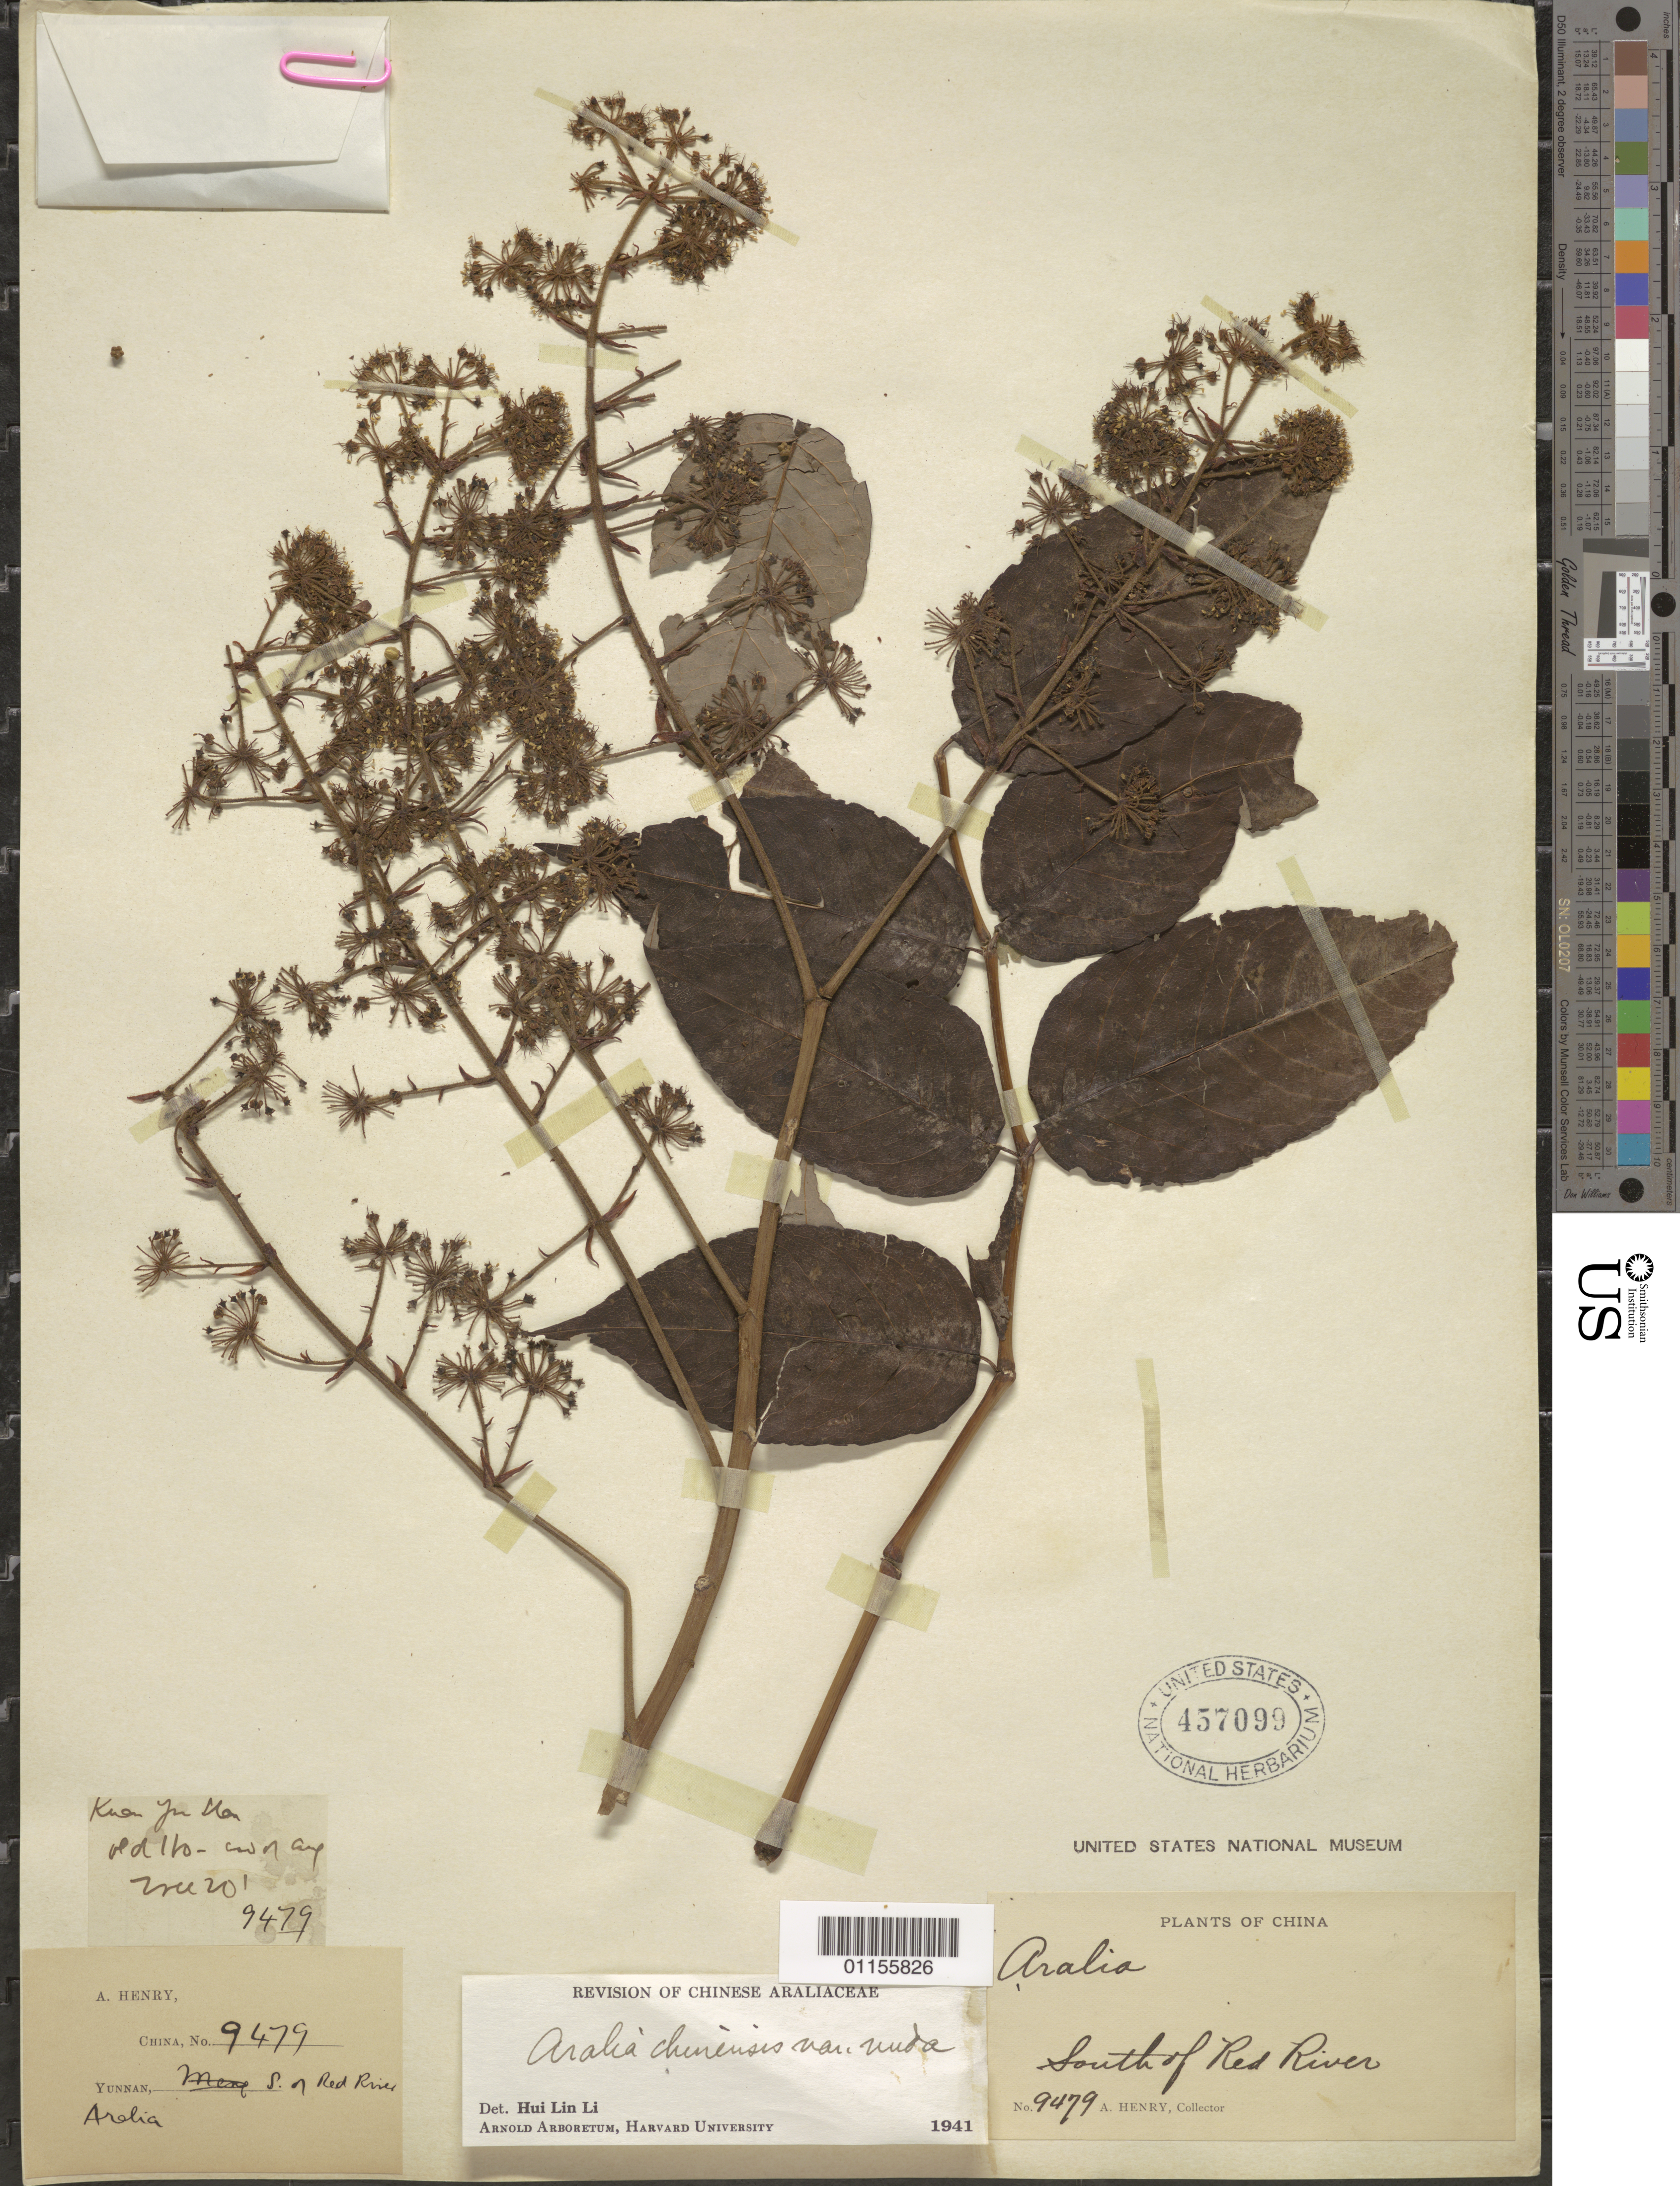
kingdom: Plantae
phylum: Tracheophyta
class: Magnoliopsida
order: Apiales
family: Araliaceae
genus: Aralia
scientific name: Aralia chinensis var. nuda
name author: Nakai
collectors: A. Henry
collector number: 9479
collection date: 1885/1888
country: China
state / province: Yunnan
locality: S of Red River.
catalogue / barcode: US 457099